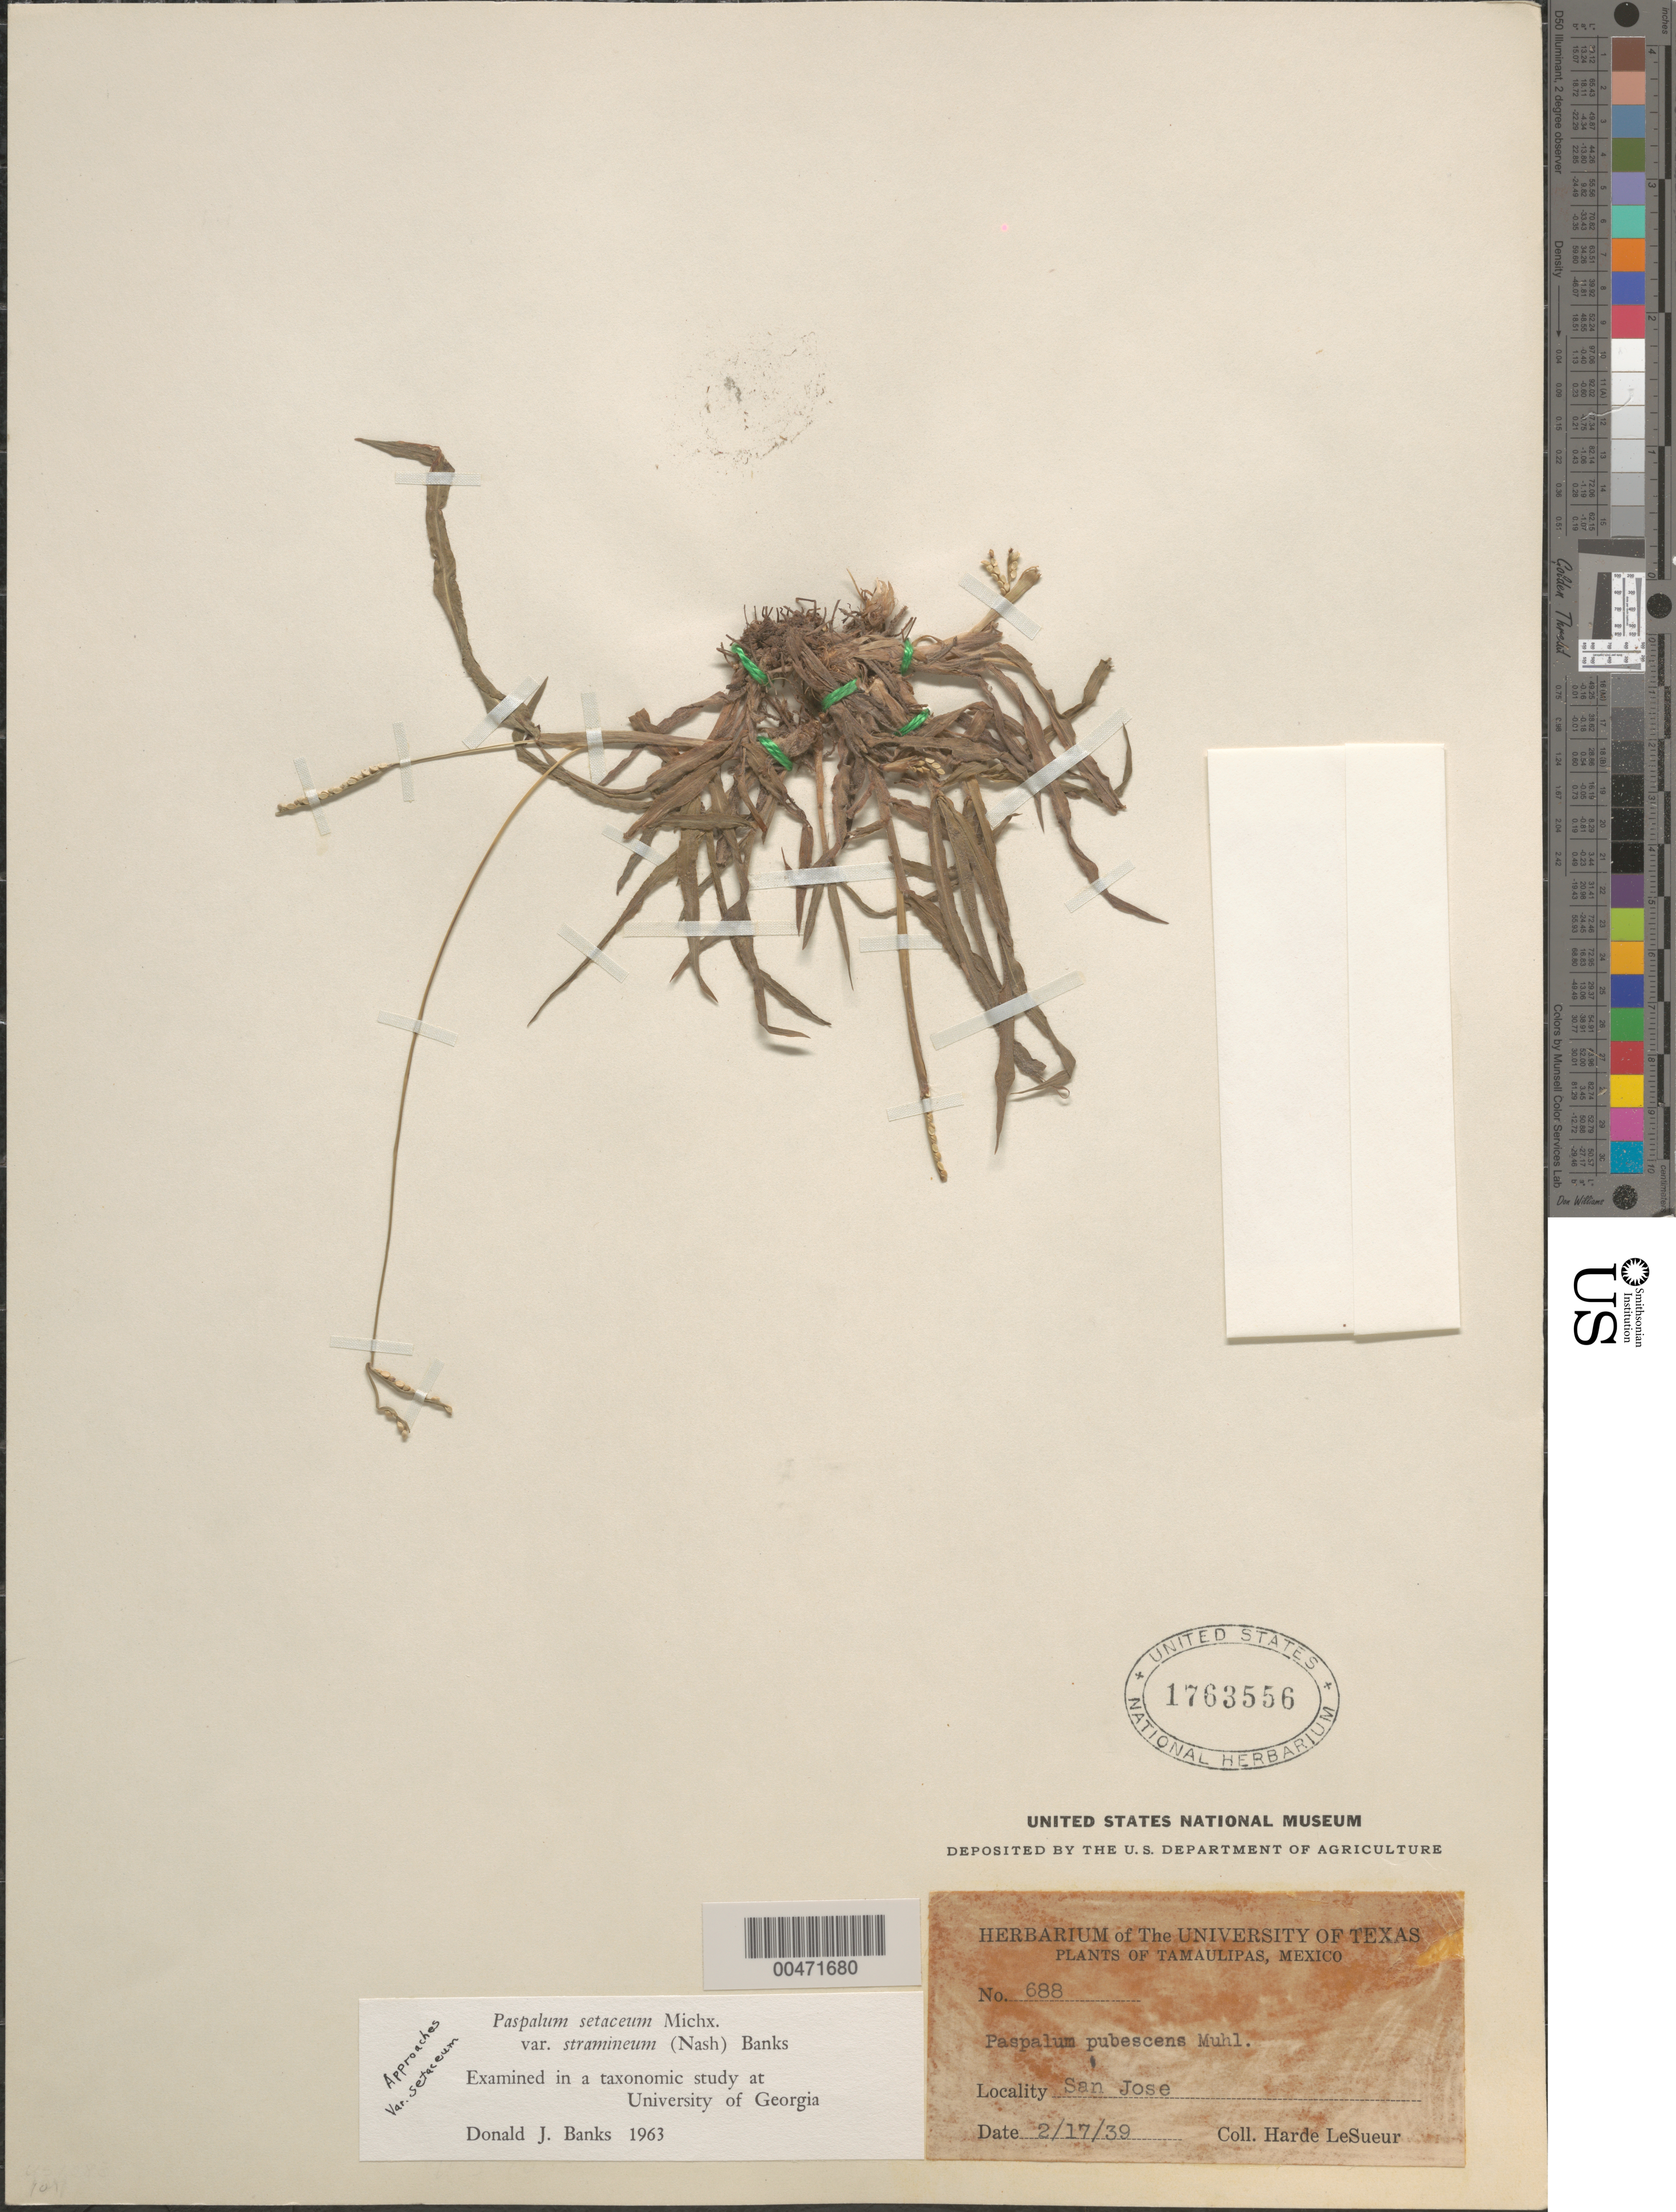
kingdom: Plantae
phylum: Tracheophyta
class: Liliopsida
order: Poales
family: Poaceae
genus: Paspalum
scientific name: Paspalum setaceum var. stramineum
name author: (Nash) D.J. Banks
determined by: Banks, D. J.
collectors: D. H. LeSueur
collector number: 688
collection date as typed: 17 Feb 1939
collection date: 1939-02-17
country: Mexico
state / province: Tamaulipas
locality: San José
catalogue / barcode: US 1763556